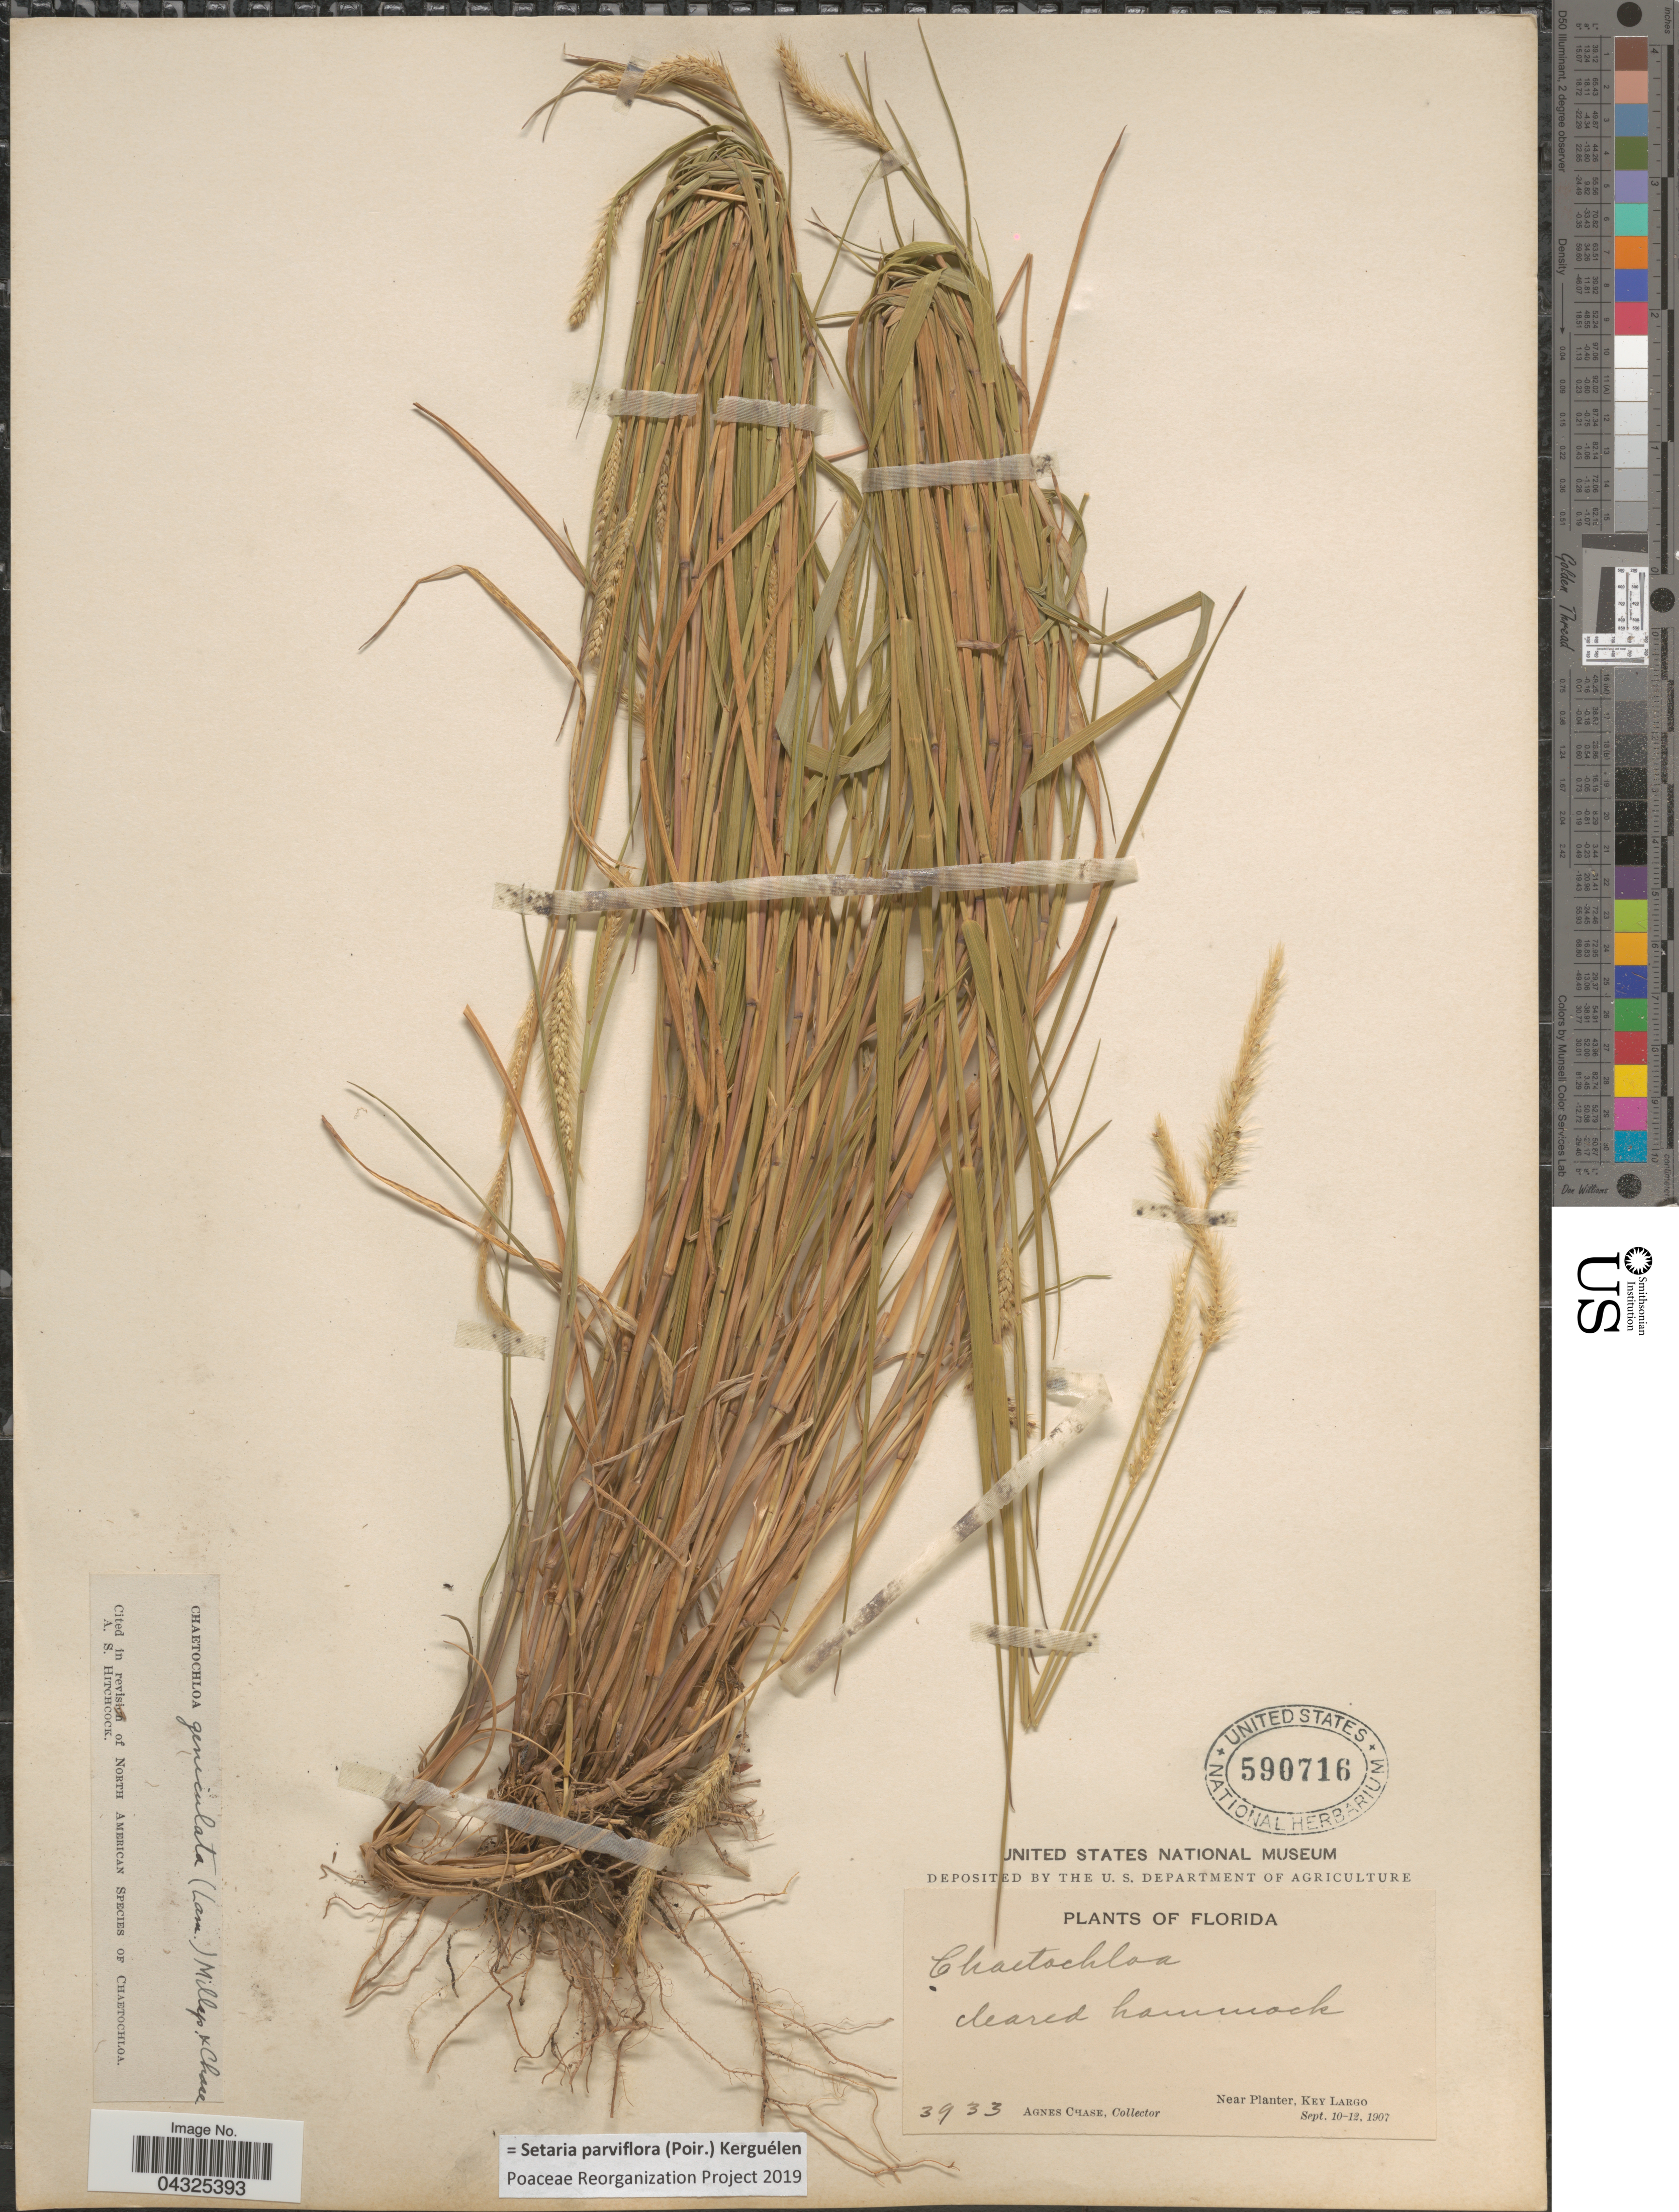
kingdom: Plantae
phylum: Tracheophyta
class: Liliopsida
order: Poales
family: Poaceae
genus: Setaria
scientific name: Setaria parviflora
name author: (Poir.) Kerguélen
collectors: A. Chase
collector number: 3933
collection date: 1907-09-10/1907-09-12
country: United States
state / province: Florida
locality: Near Planter, Key Largo.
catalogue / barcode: US 590716